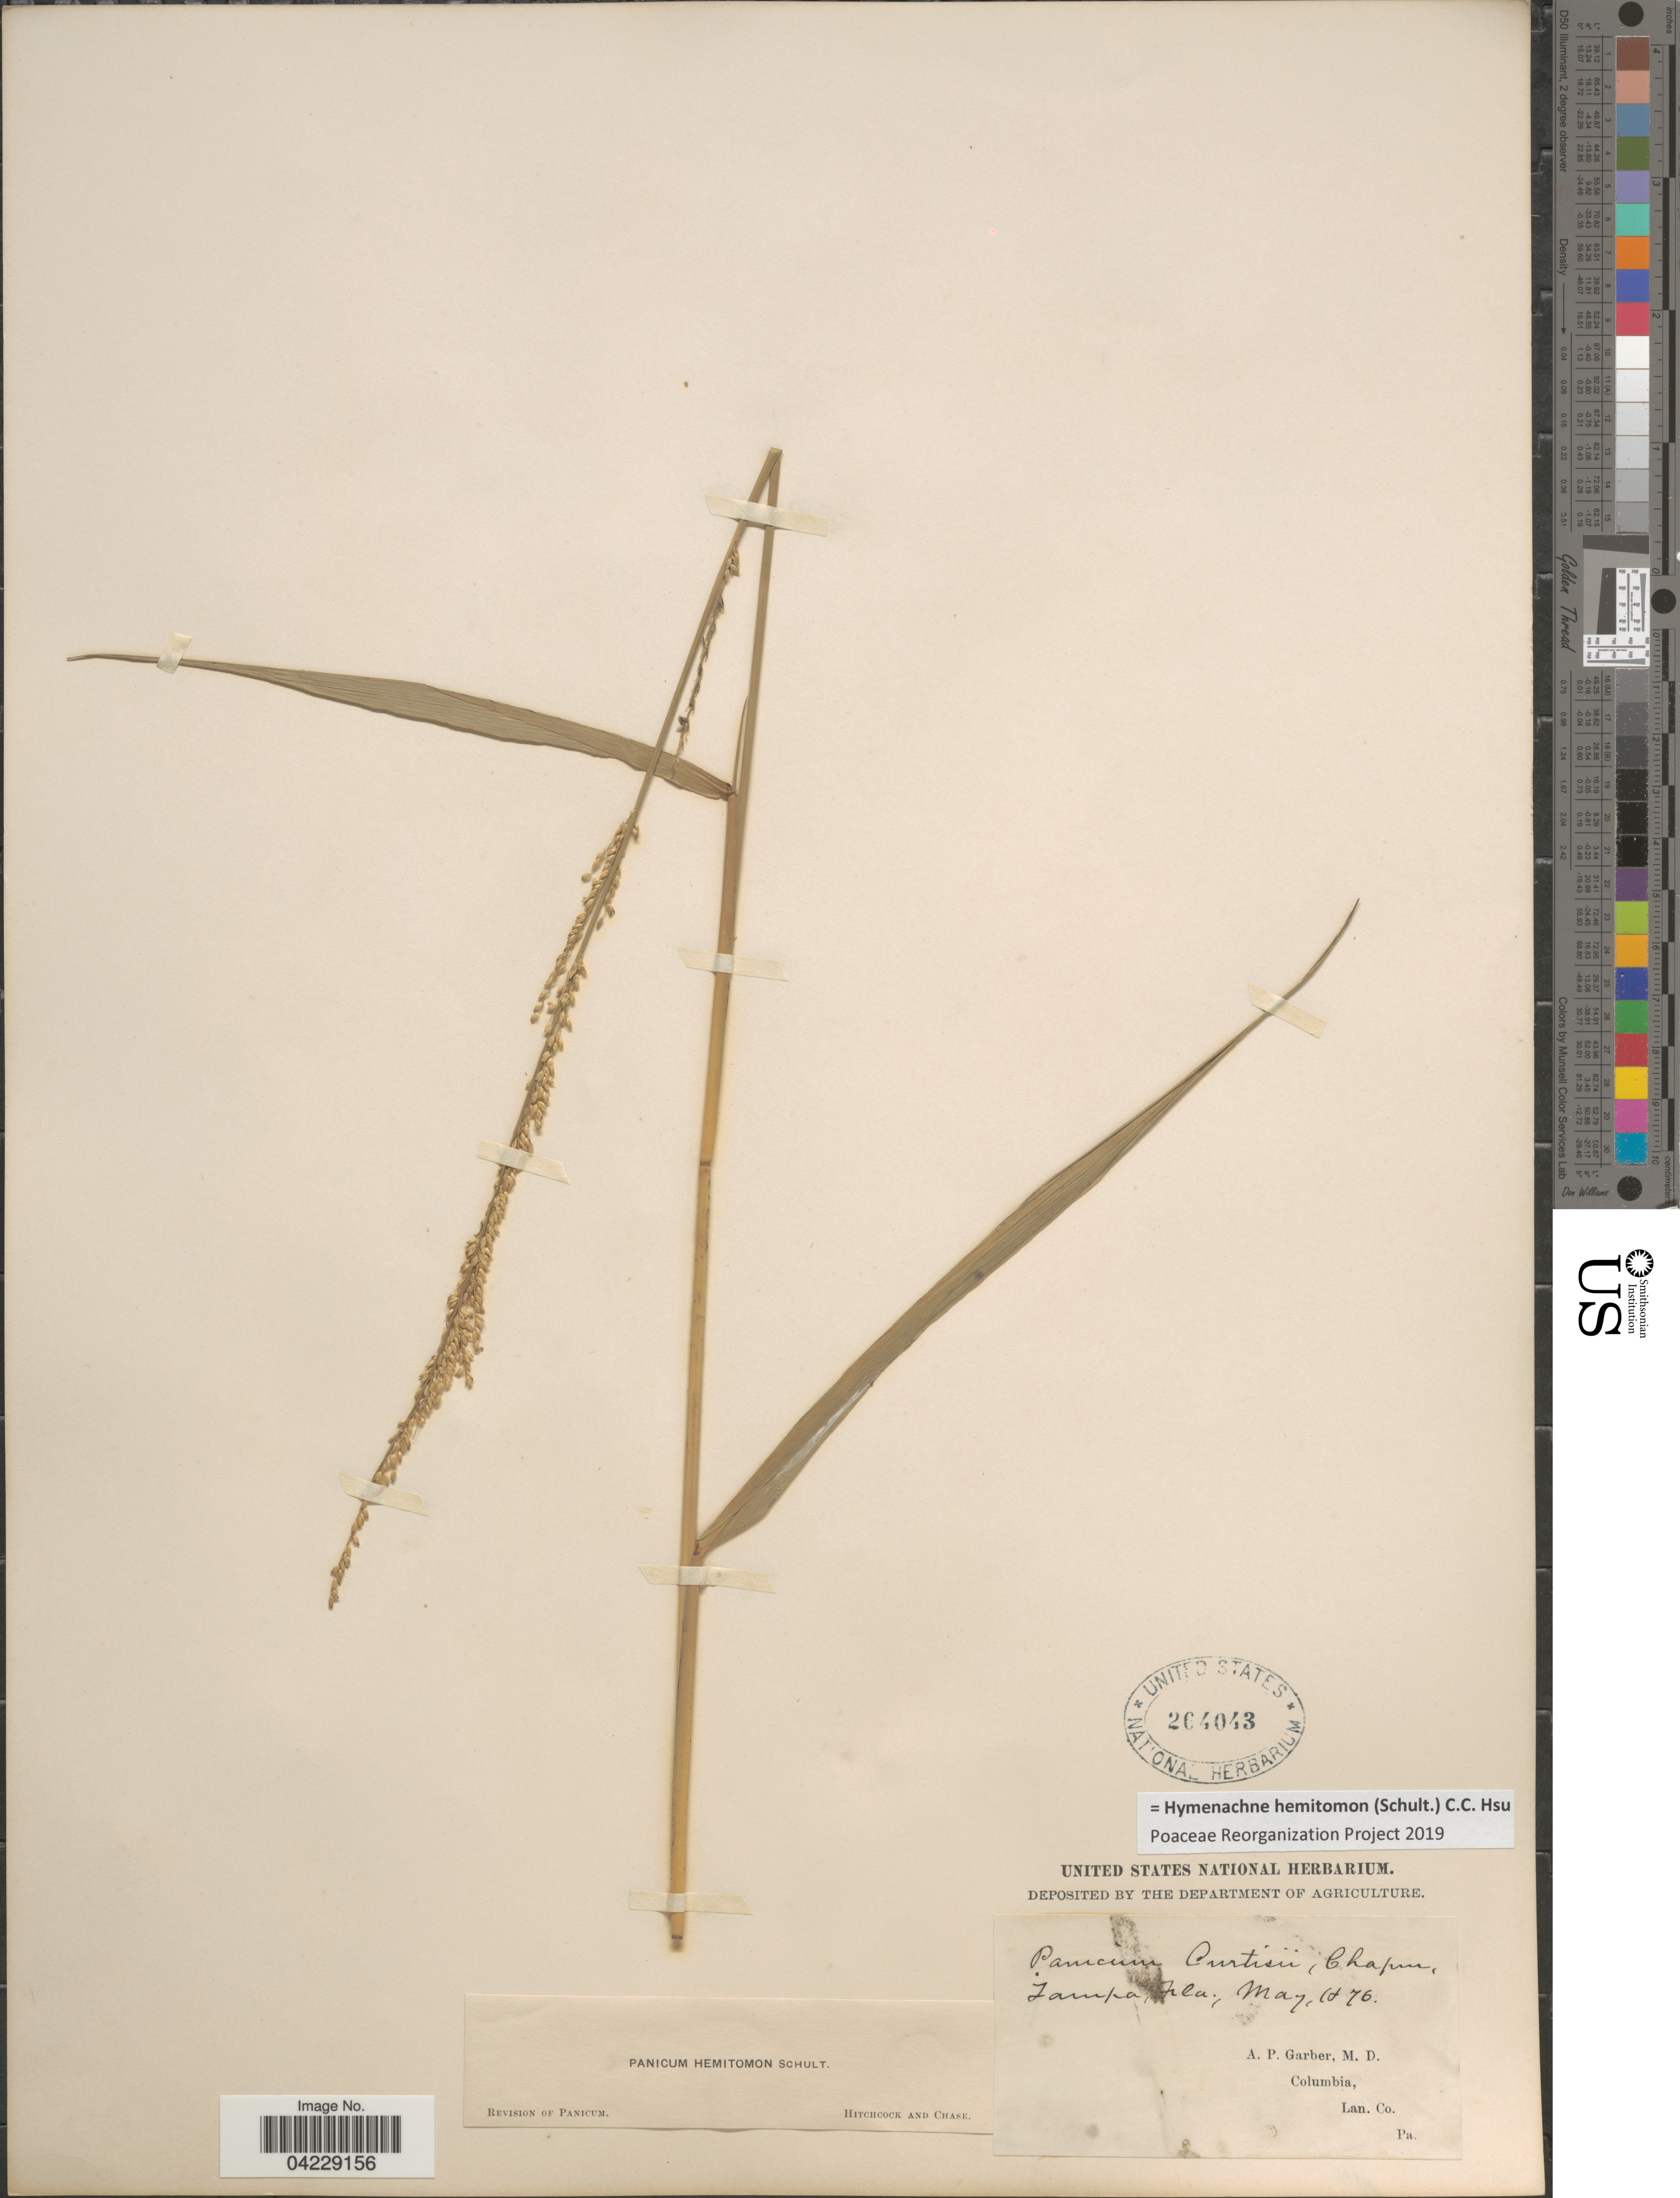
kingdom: Plantae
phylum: Tracheophyta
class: Liliopsida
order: Poales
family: Poaceae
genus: Hymenachne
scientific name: Hymenachne hemitomon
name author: (Schult.) C. C. Hsu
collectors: A. P. Garber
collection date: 1876-05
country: United States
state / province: Florida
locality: Tampa.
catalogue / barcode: US 264043